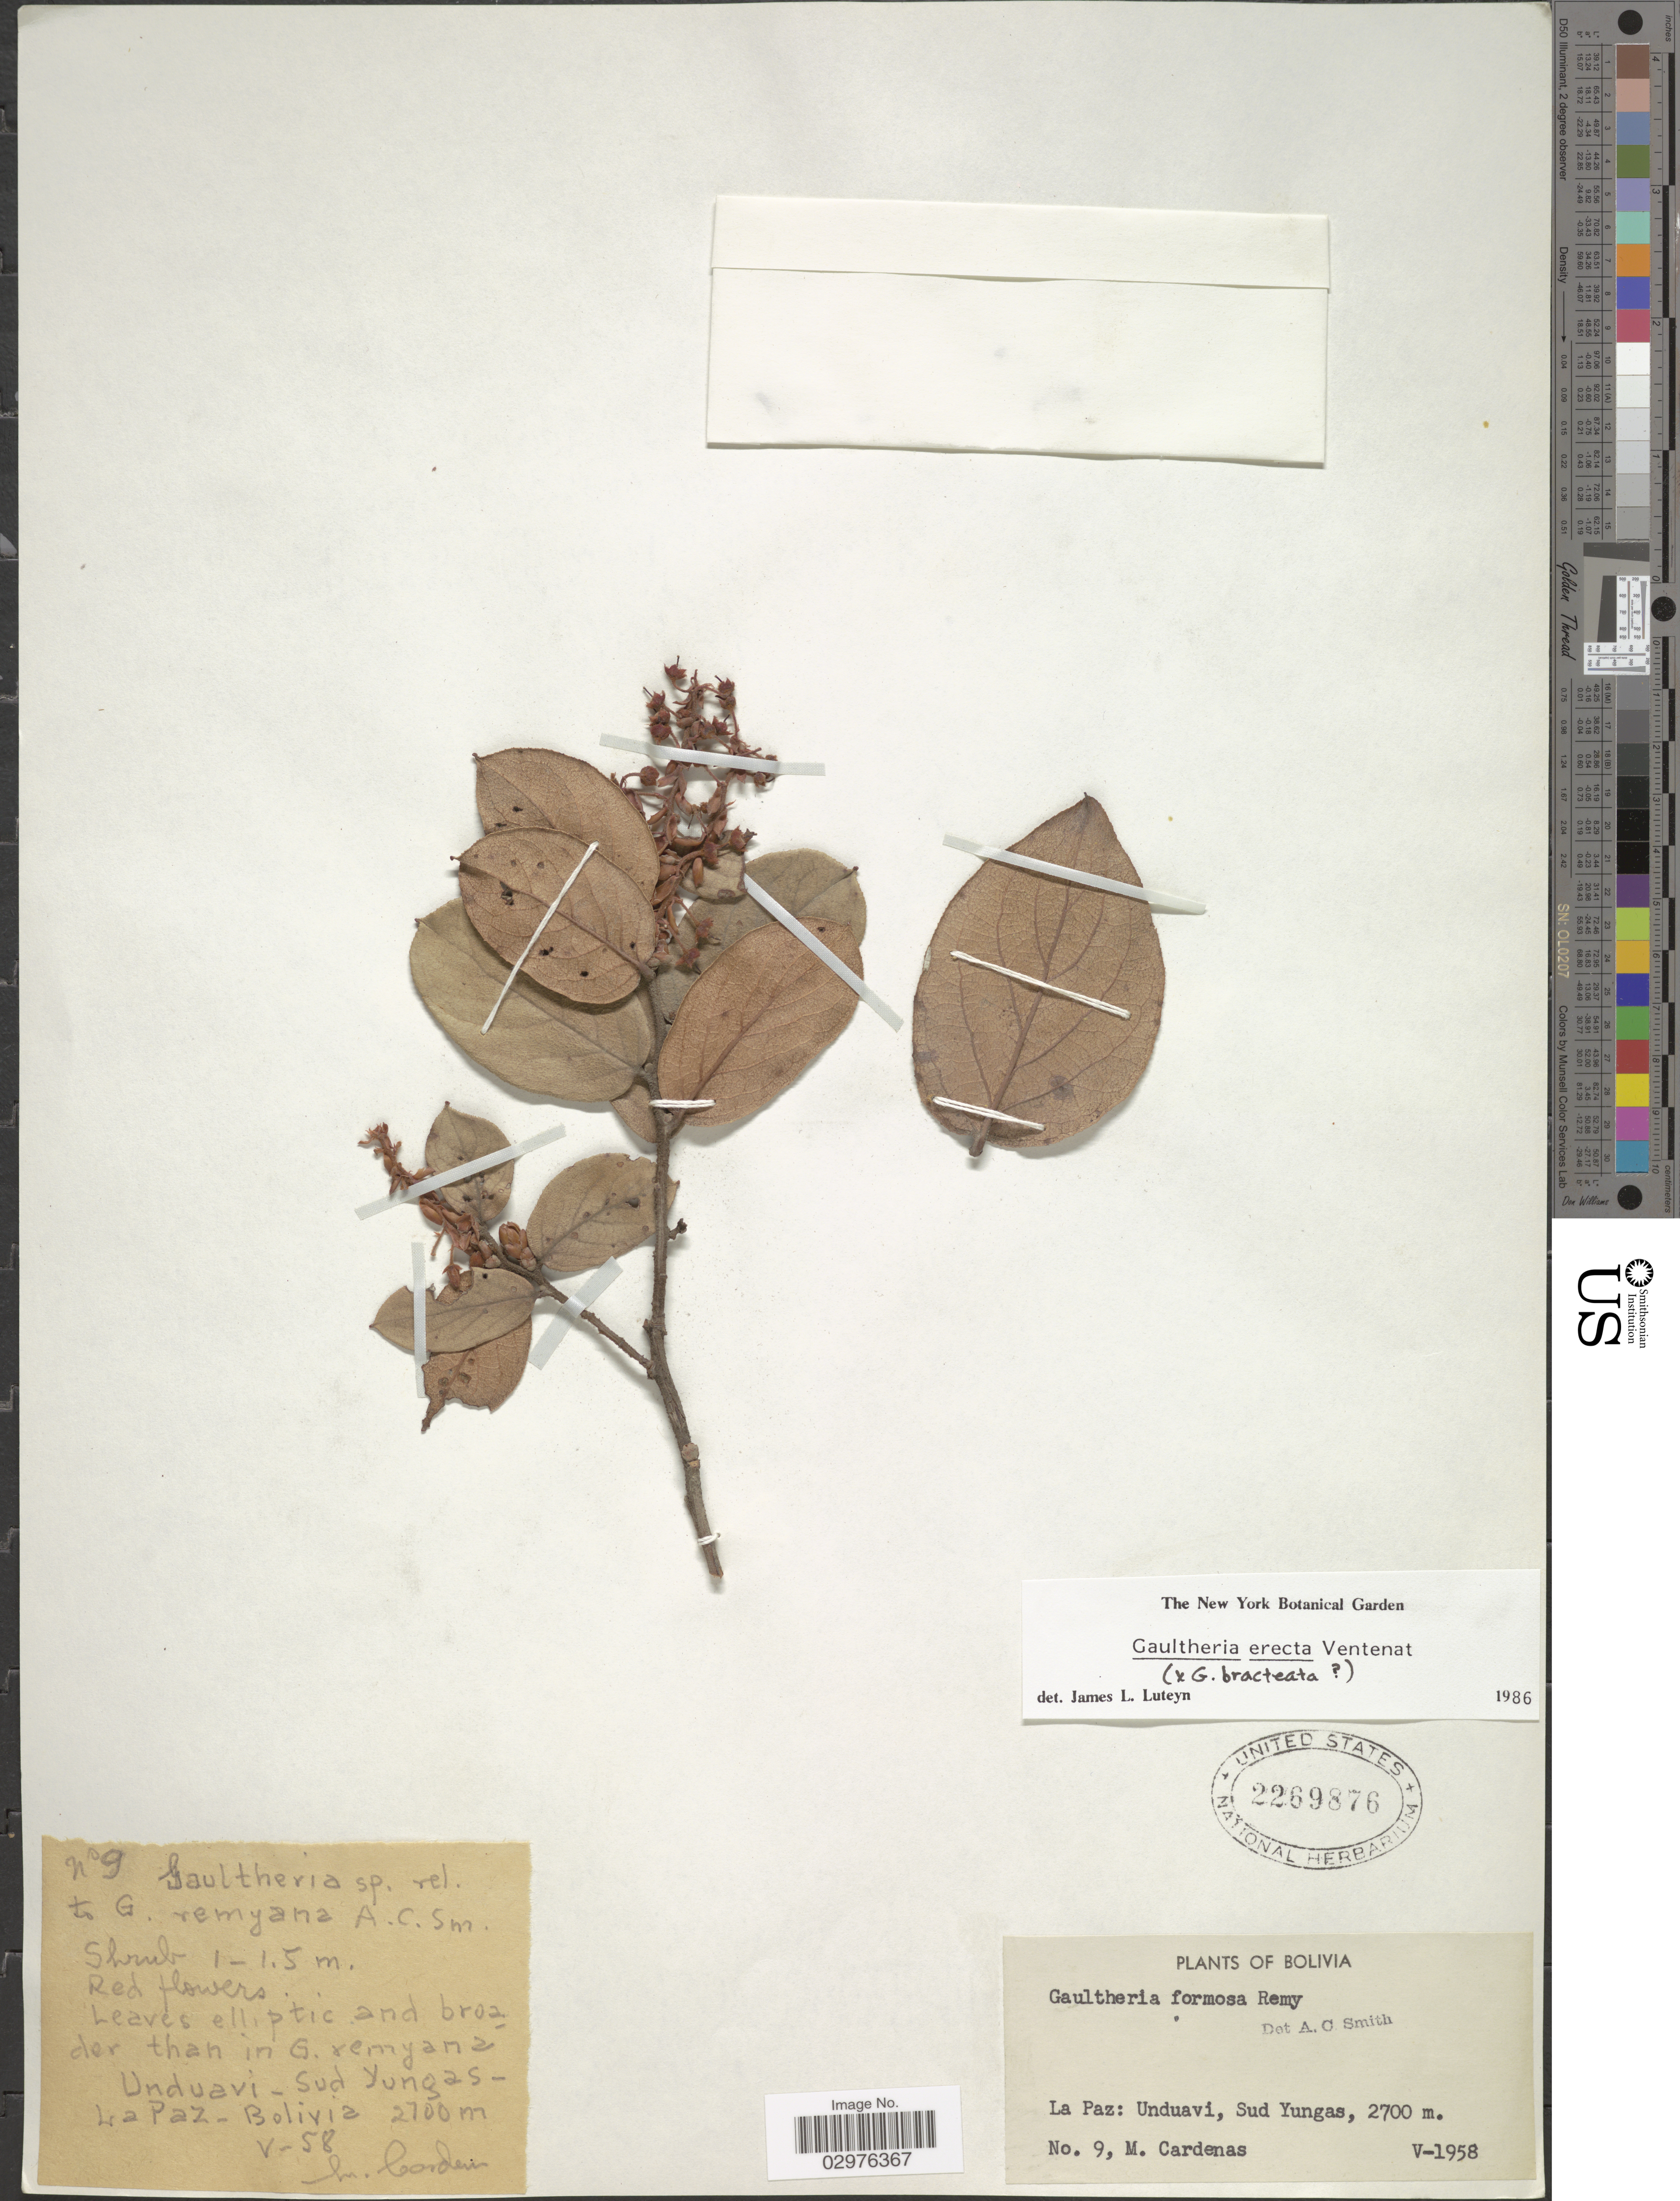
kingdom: Plantae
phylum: Tracheophyta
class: Magnoliopsida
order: Ericales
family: Ericaceae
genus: Gaultheria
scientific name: Gaultheria erecta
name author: Vent.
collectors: M. Cárdenas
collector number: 9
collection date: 1958-05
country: Bolivia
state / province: La Paz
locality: Unduavi, Sud Yungas.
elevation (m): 2700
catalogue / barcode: US 2269876